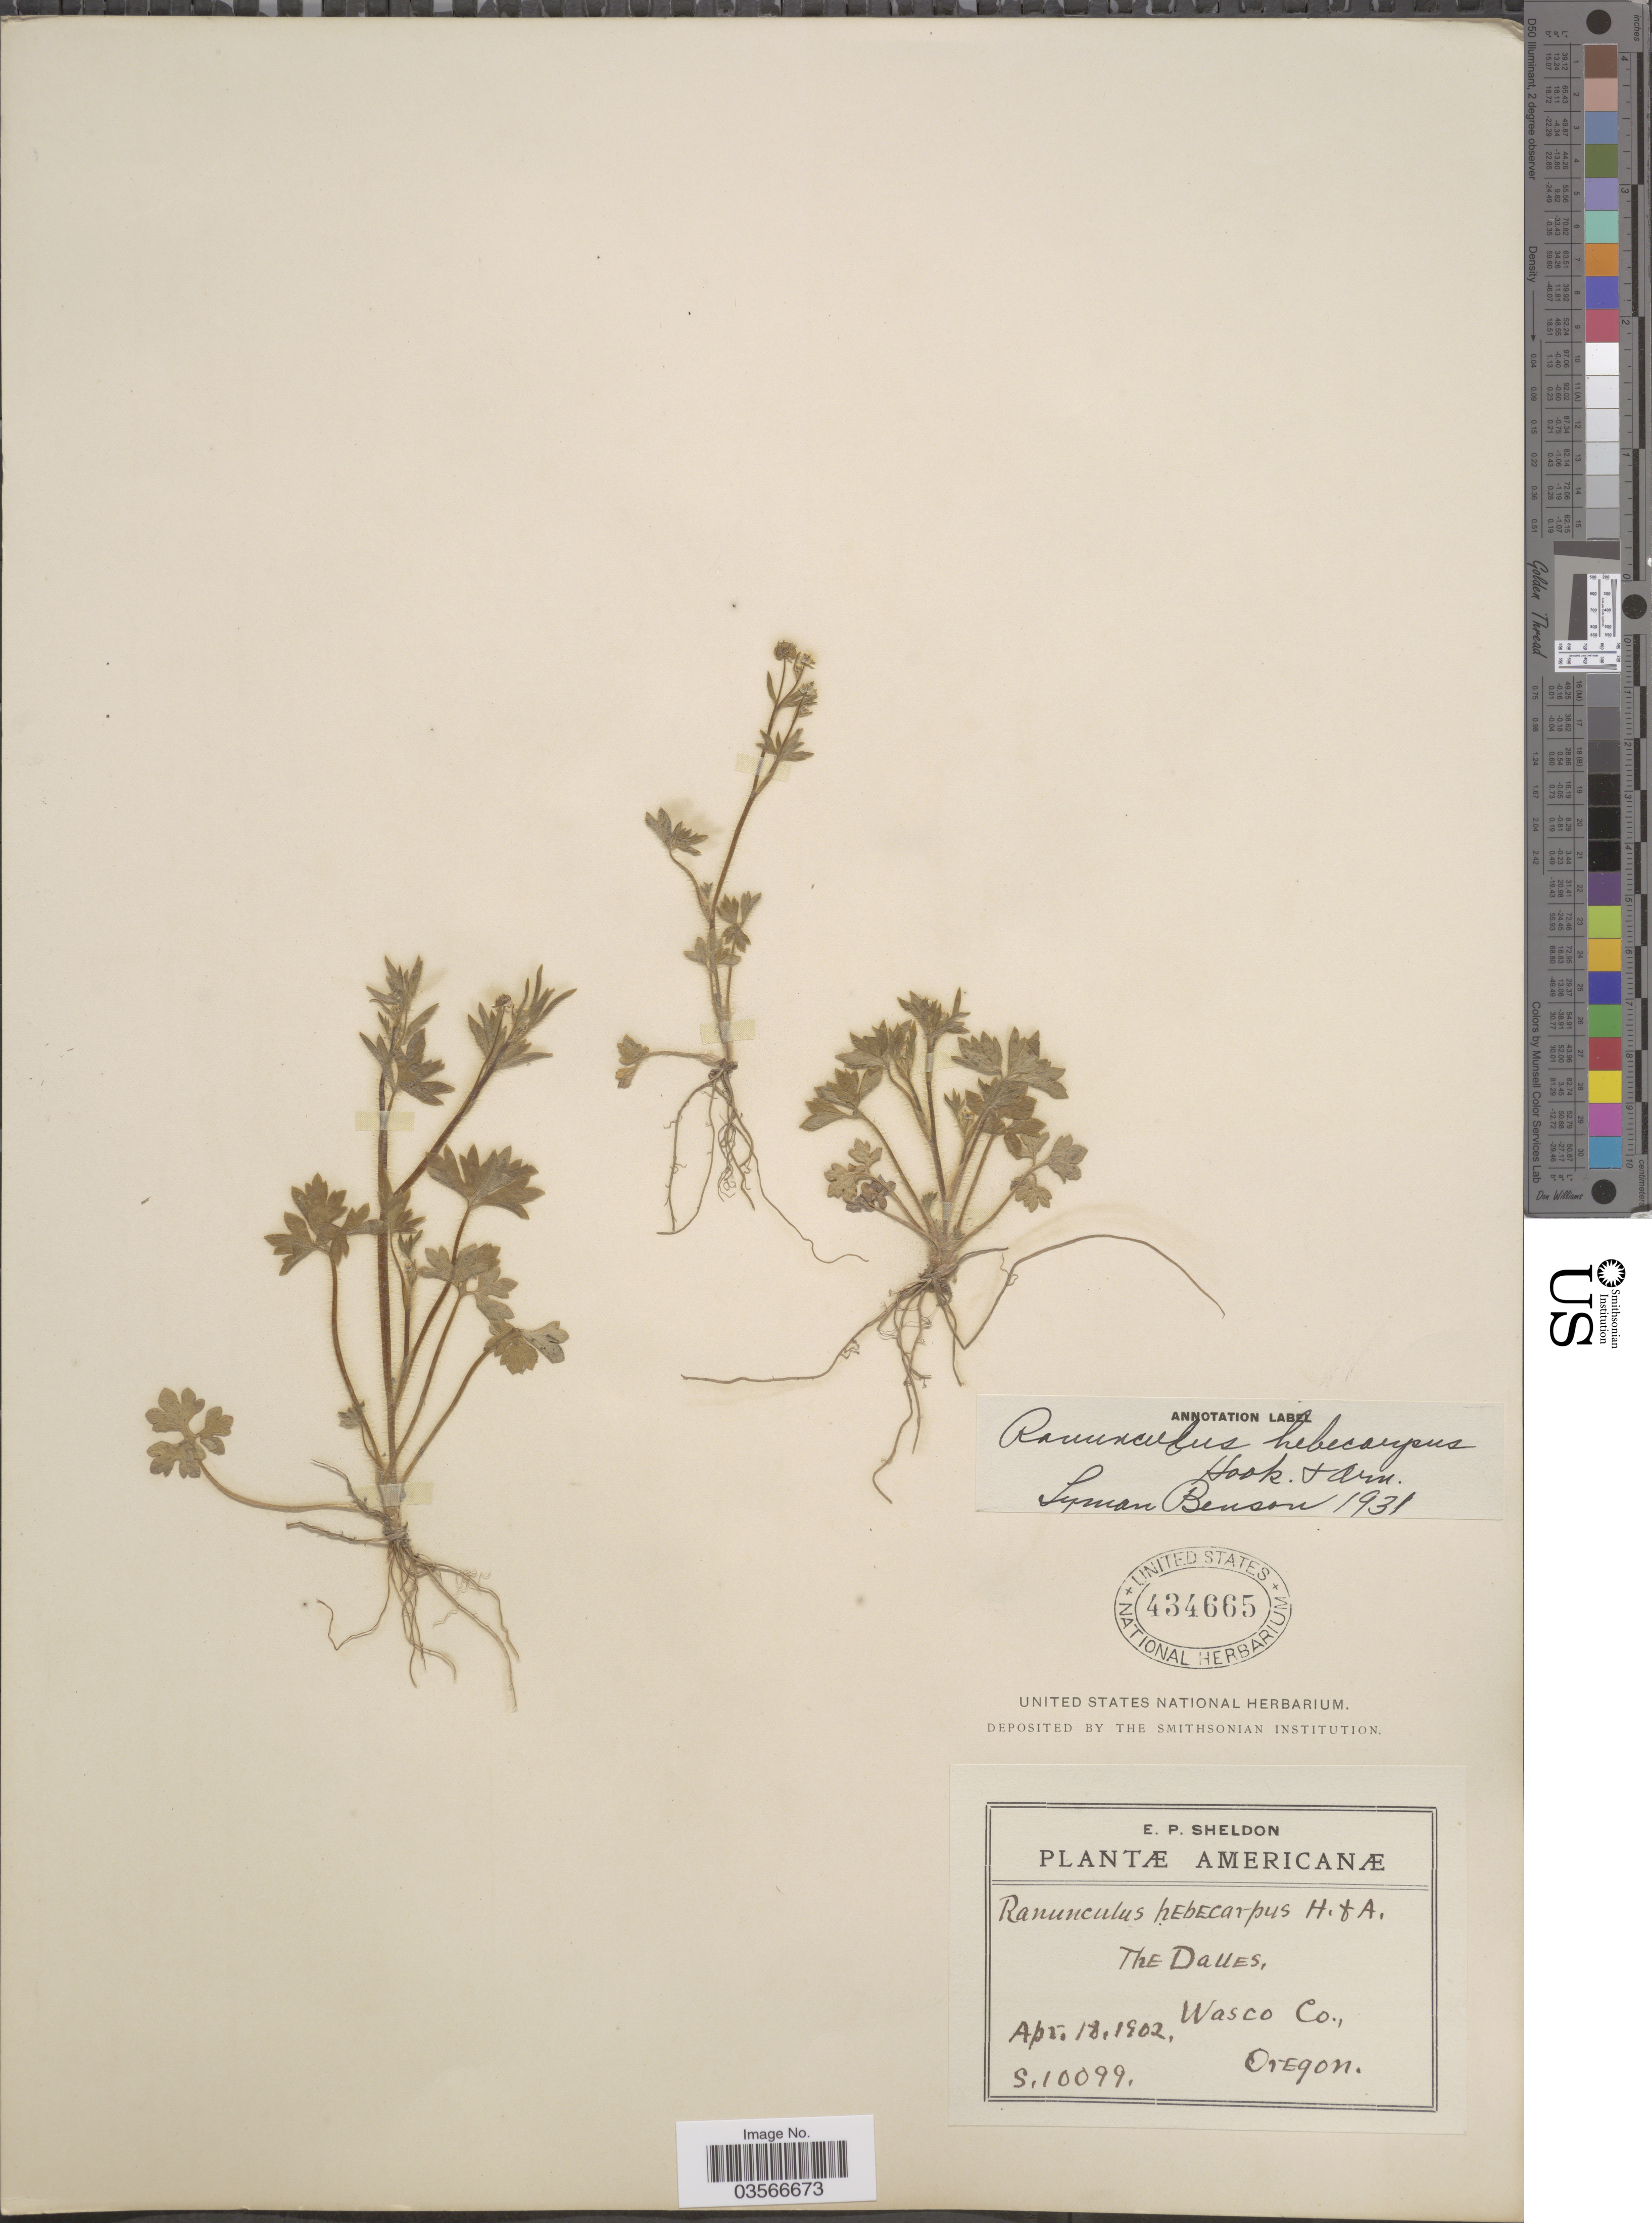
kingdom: Plantae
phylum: Tracheophyta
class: Magnoliopsida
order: Ranunculales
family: Ranunculaceae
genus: Ranunculus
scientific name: Ranunculus hebecarpus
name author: Hook. & Arn.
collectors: E. P. Sheldon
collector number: S10099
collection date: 1902-04-18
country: United States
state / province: Oregon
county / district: Wasco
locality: The Dalles, Wasco Co.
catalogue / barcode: US 434665